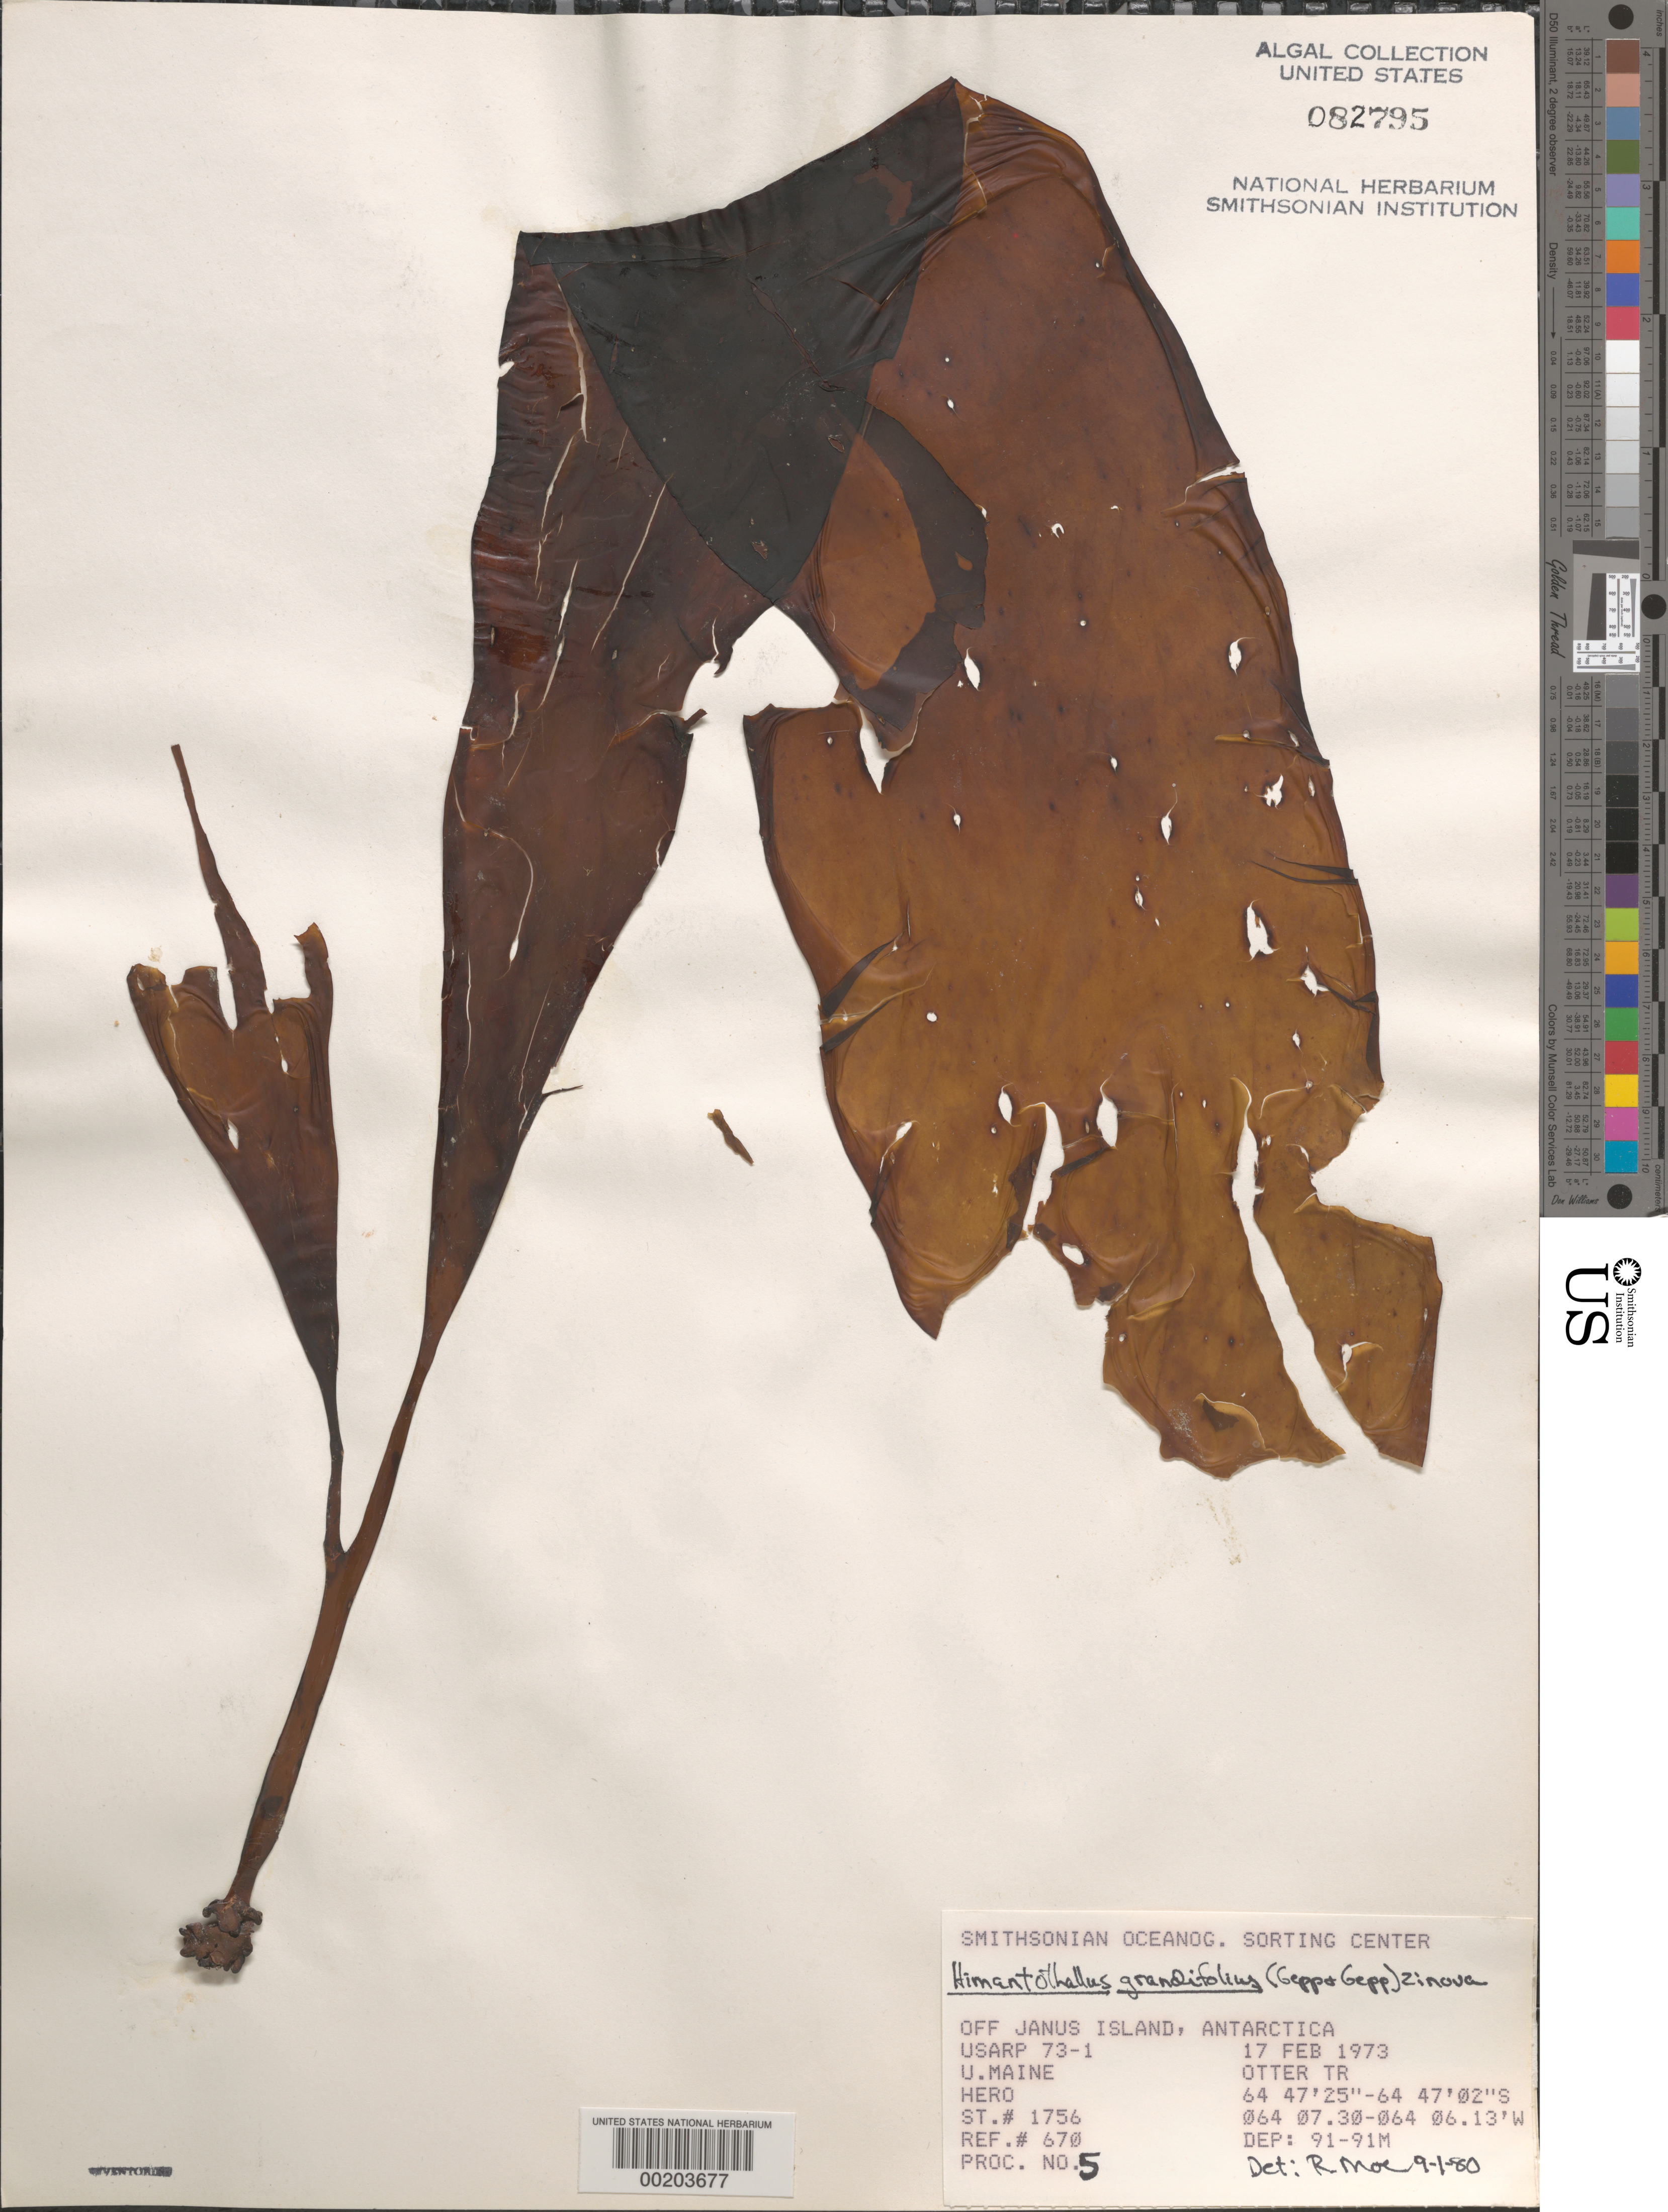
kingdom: Chromista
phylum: Ochrophyta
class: Phaeophyceae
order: Desmarestiales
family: Desmarestiaceae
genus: Himantothallus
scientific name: Himantothallus grandifolius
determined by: Moe, R. L.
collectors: University of Maine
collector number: Station 1756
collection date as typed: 17 Feb 1973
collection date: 1973-02-17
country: Antarctica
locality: Off Janus Island, Antarctic Peninsula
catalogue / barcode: US 82795